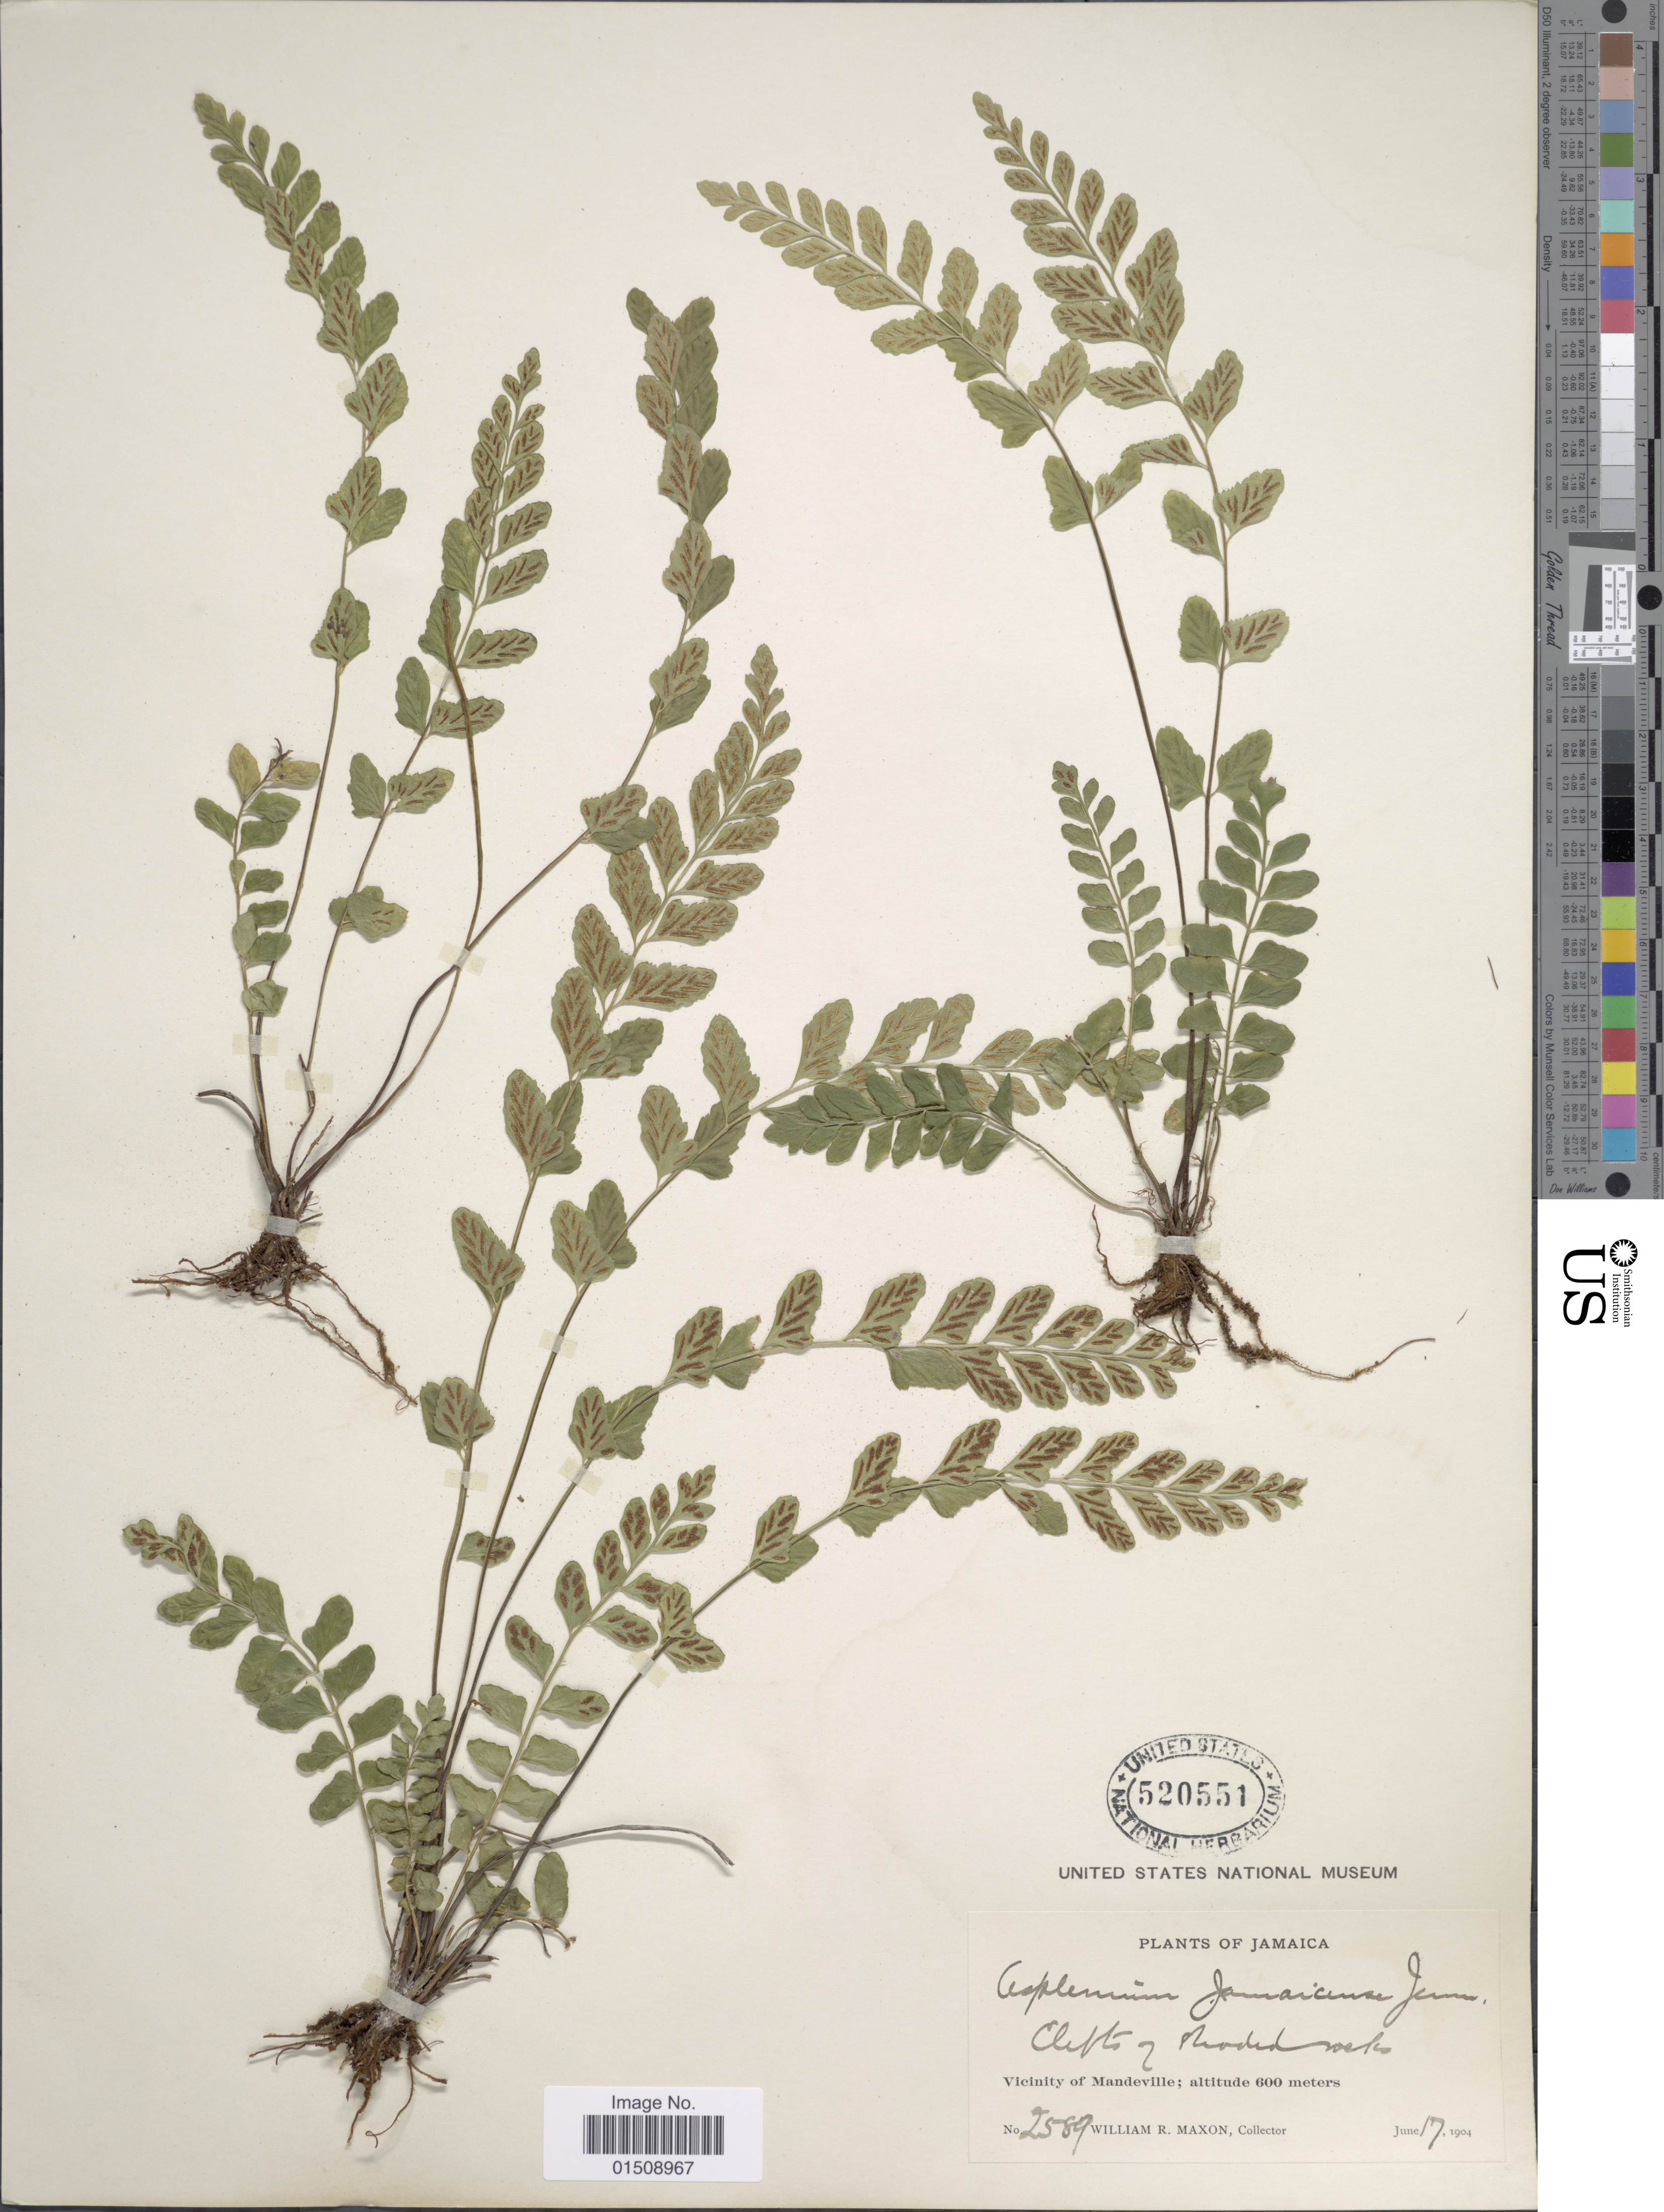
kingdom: Plantae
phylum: Tracheophyta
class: Polypodiopsida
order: Polypodiales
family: Aspleniaceae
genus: Asplenium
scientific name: Asplenium jamaicense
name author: Jenman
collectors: W. R. Maxon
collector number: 2589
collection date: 1904-06-17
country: Jamaica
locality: Vicinity of Mandeville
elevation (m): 600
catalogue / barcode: US 520551